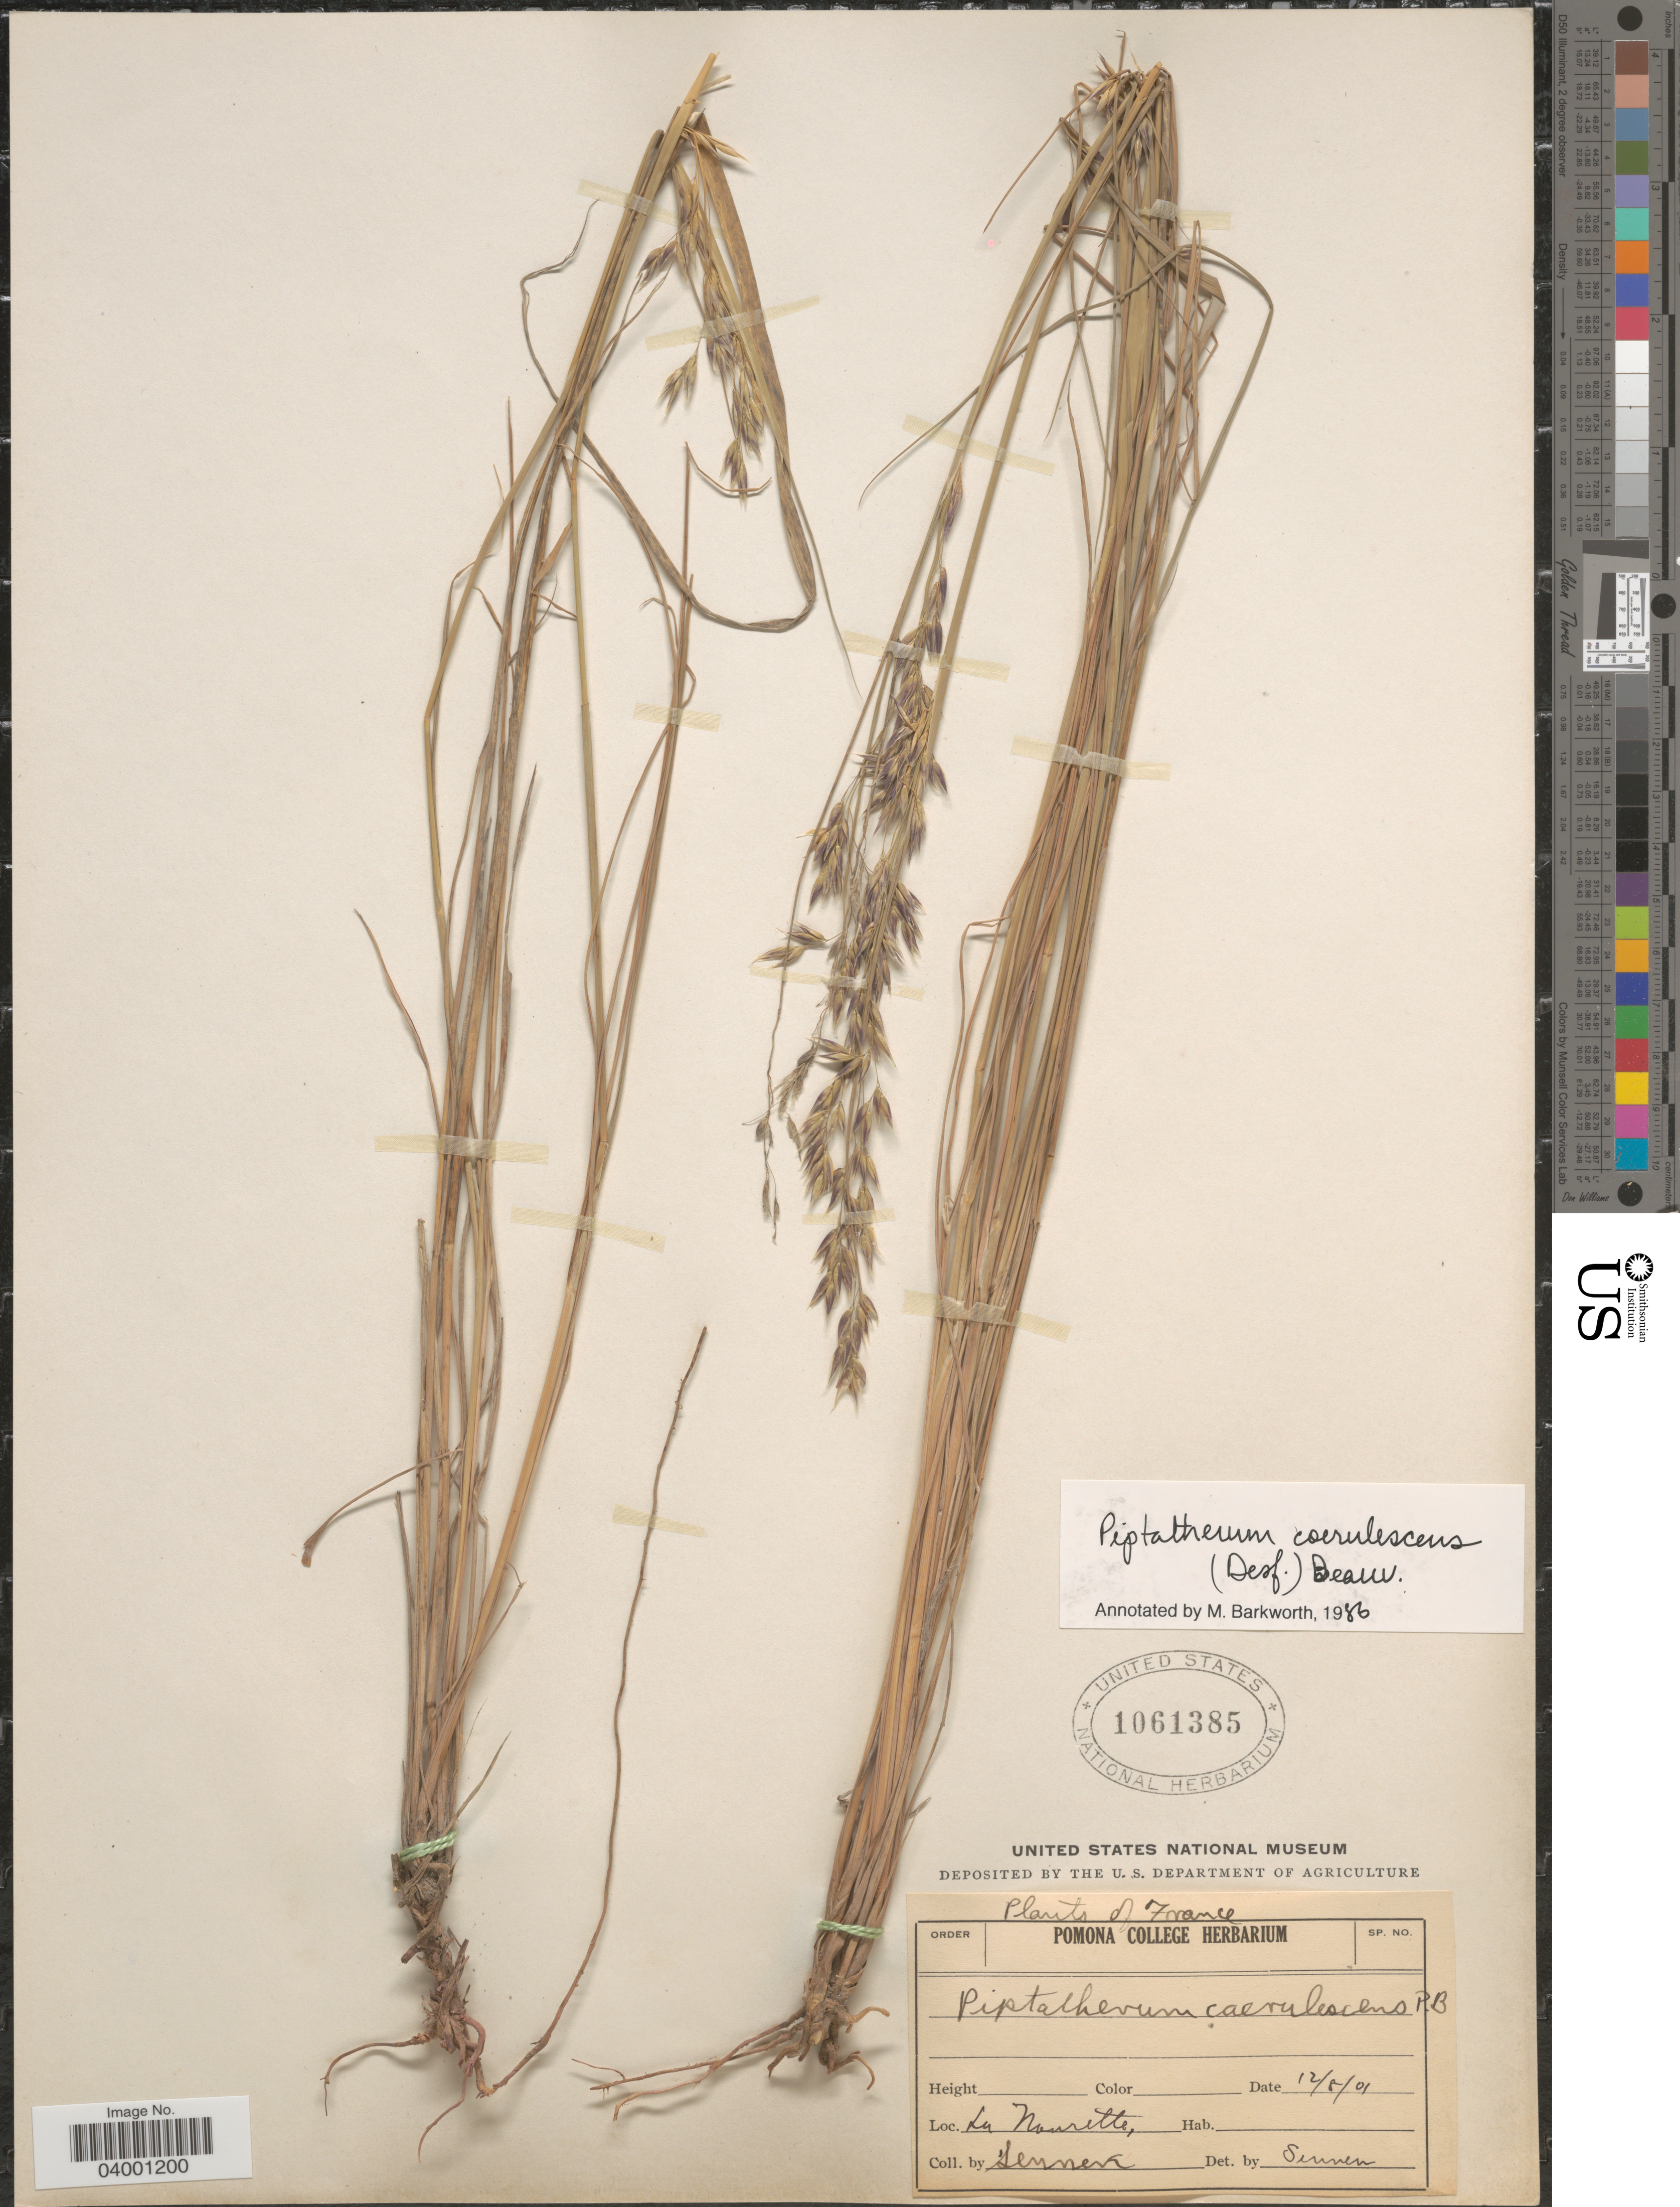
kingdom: Plantae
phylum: Tracheophyta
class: Liliopsida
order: Poales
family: Poaceae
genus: Piptatherum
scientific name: Piptatherum coerulescens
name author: (Desf.) P. Beauv.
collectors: E. Sennen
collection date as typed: Transcribed d/m/y: 12/8/1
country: France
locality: La Nouvelle.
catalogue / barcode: US 1061385